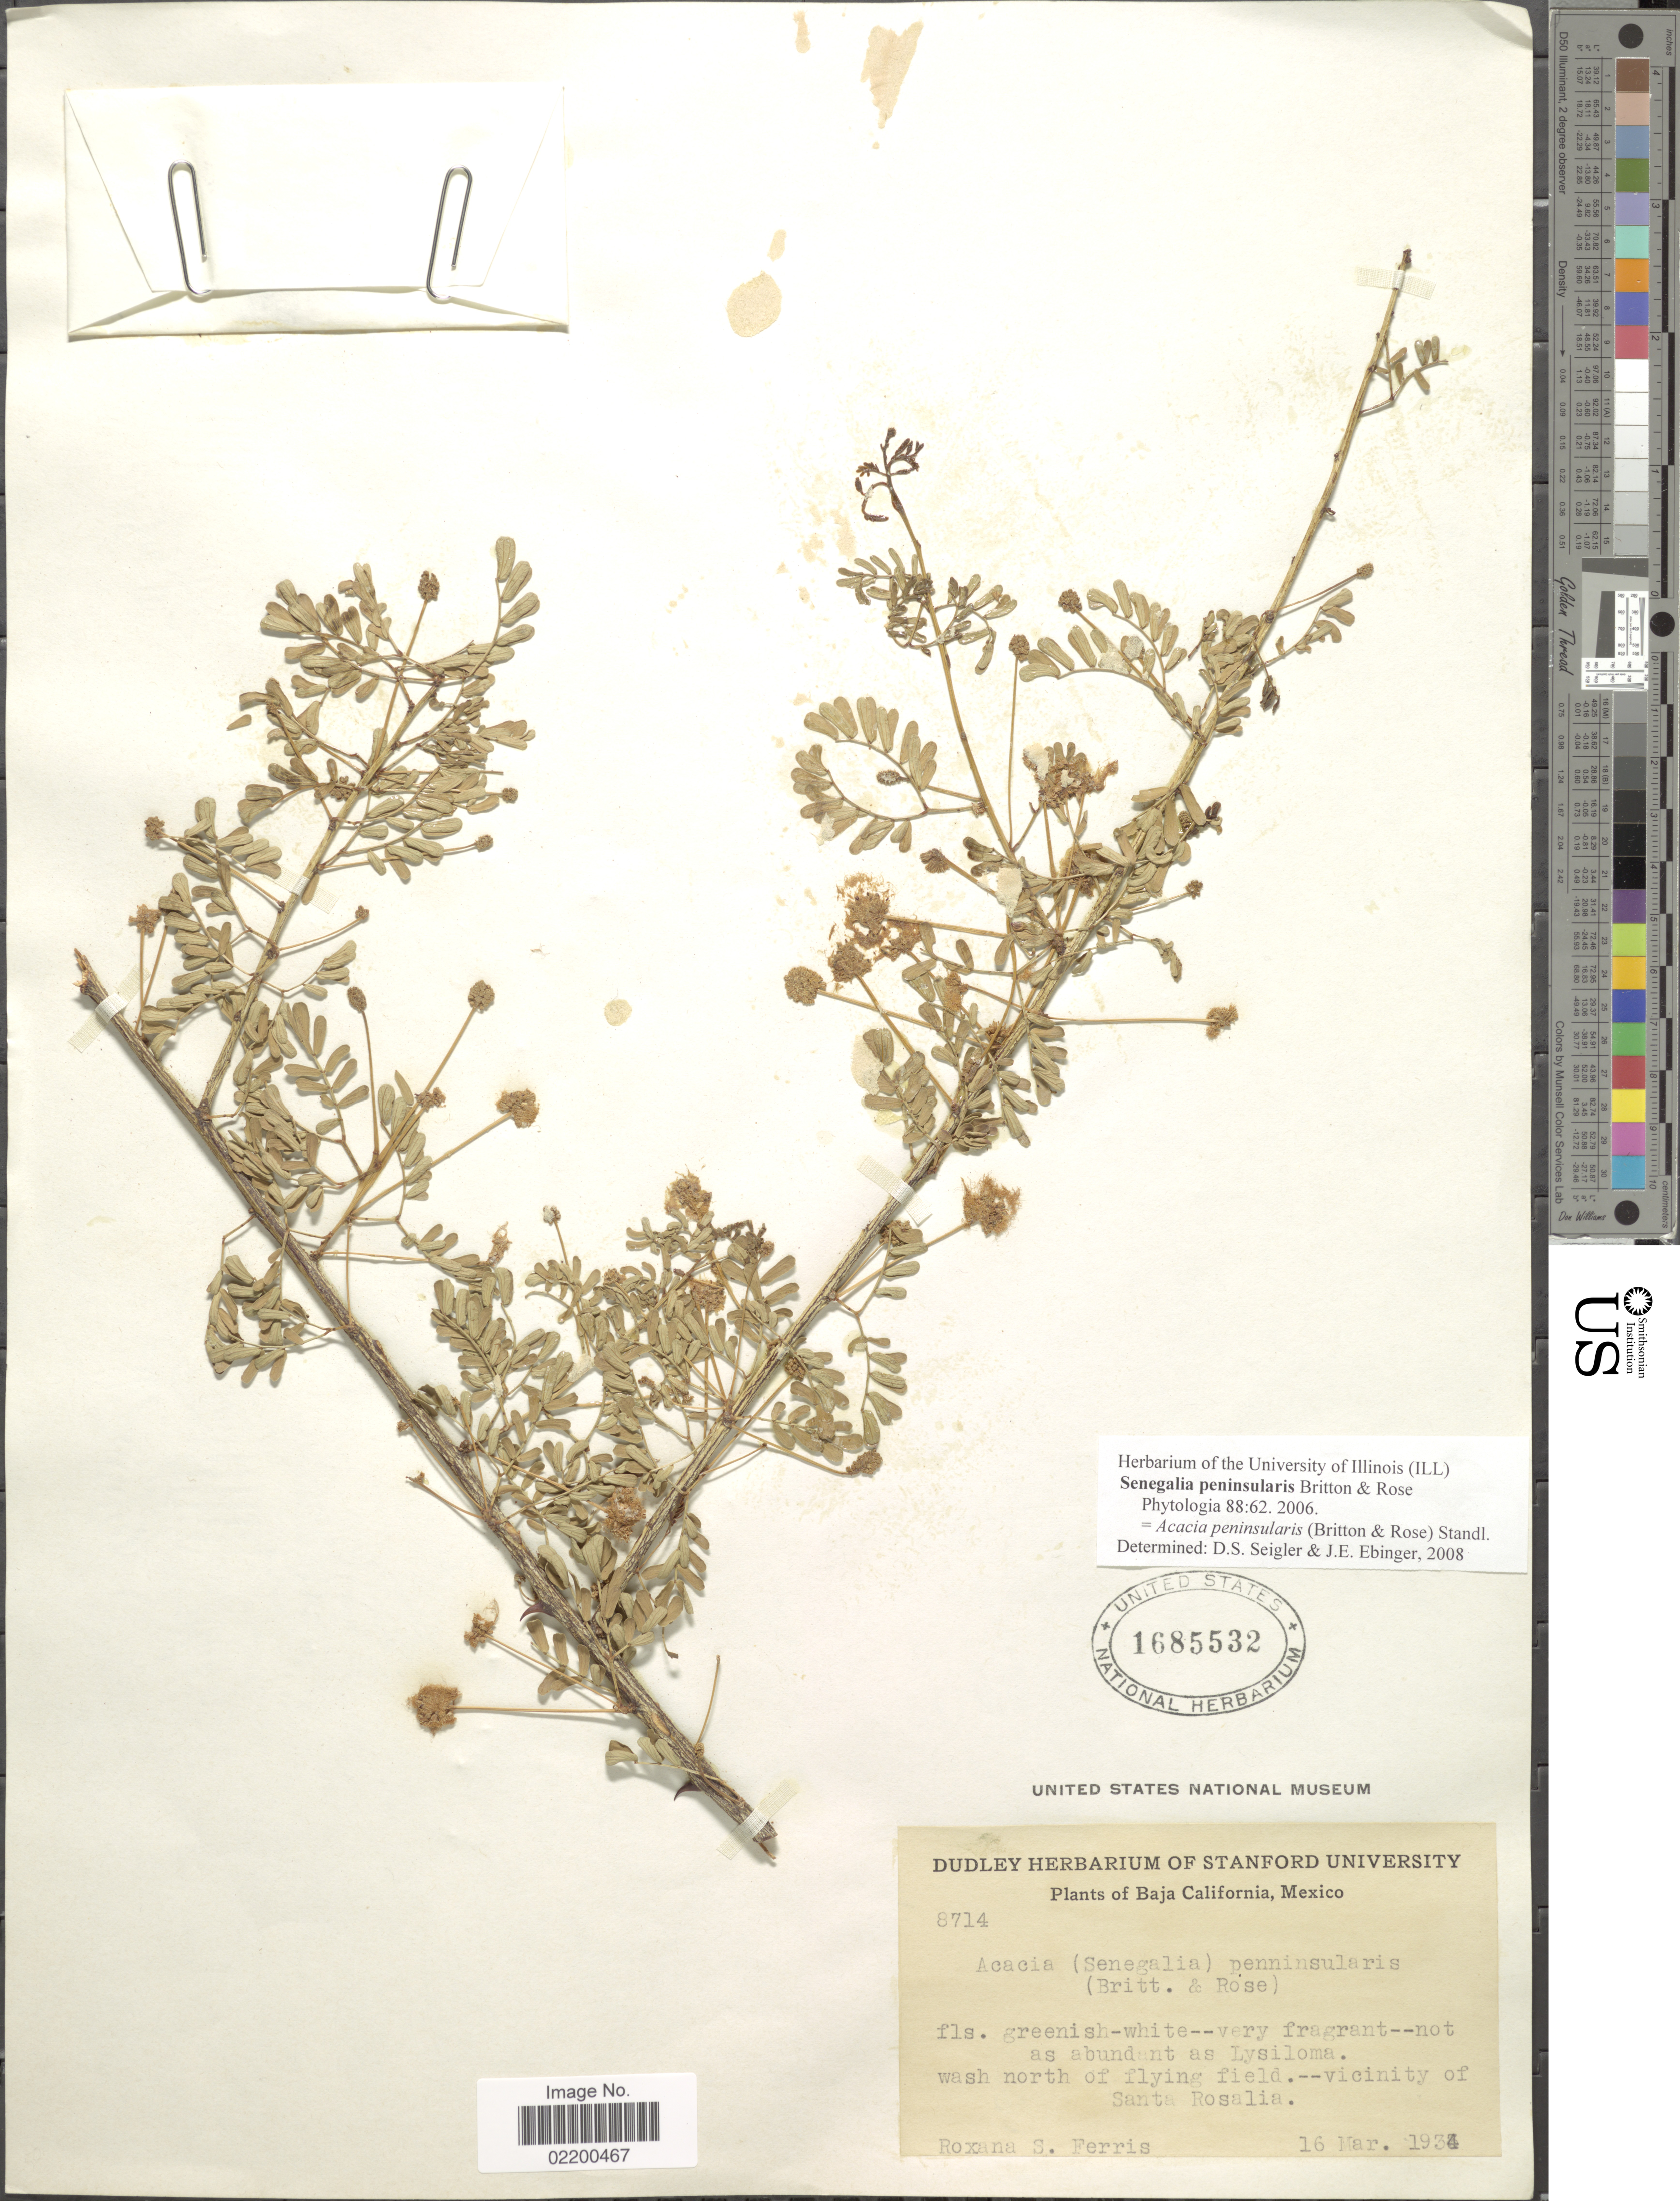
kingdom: Plantae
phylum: Tracheophyta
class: Magnoliopsida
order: Fabales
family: Fabaceae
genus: Senegalia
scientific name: Senegalia peninsularis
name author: Britton & Rose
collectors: R. S. Ferris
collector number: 8714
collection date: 1934-03-16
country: Mexico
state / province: Baja California Sur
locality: Baja California, Mexico, wash north of flying field, vicinity of Santa Rosalia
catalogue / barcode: US 1685532